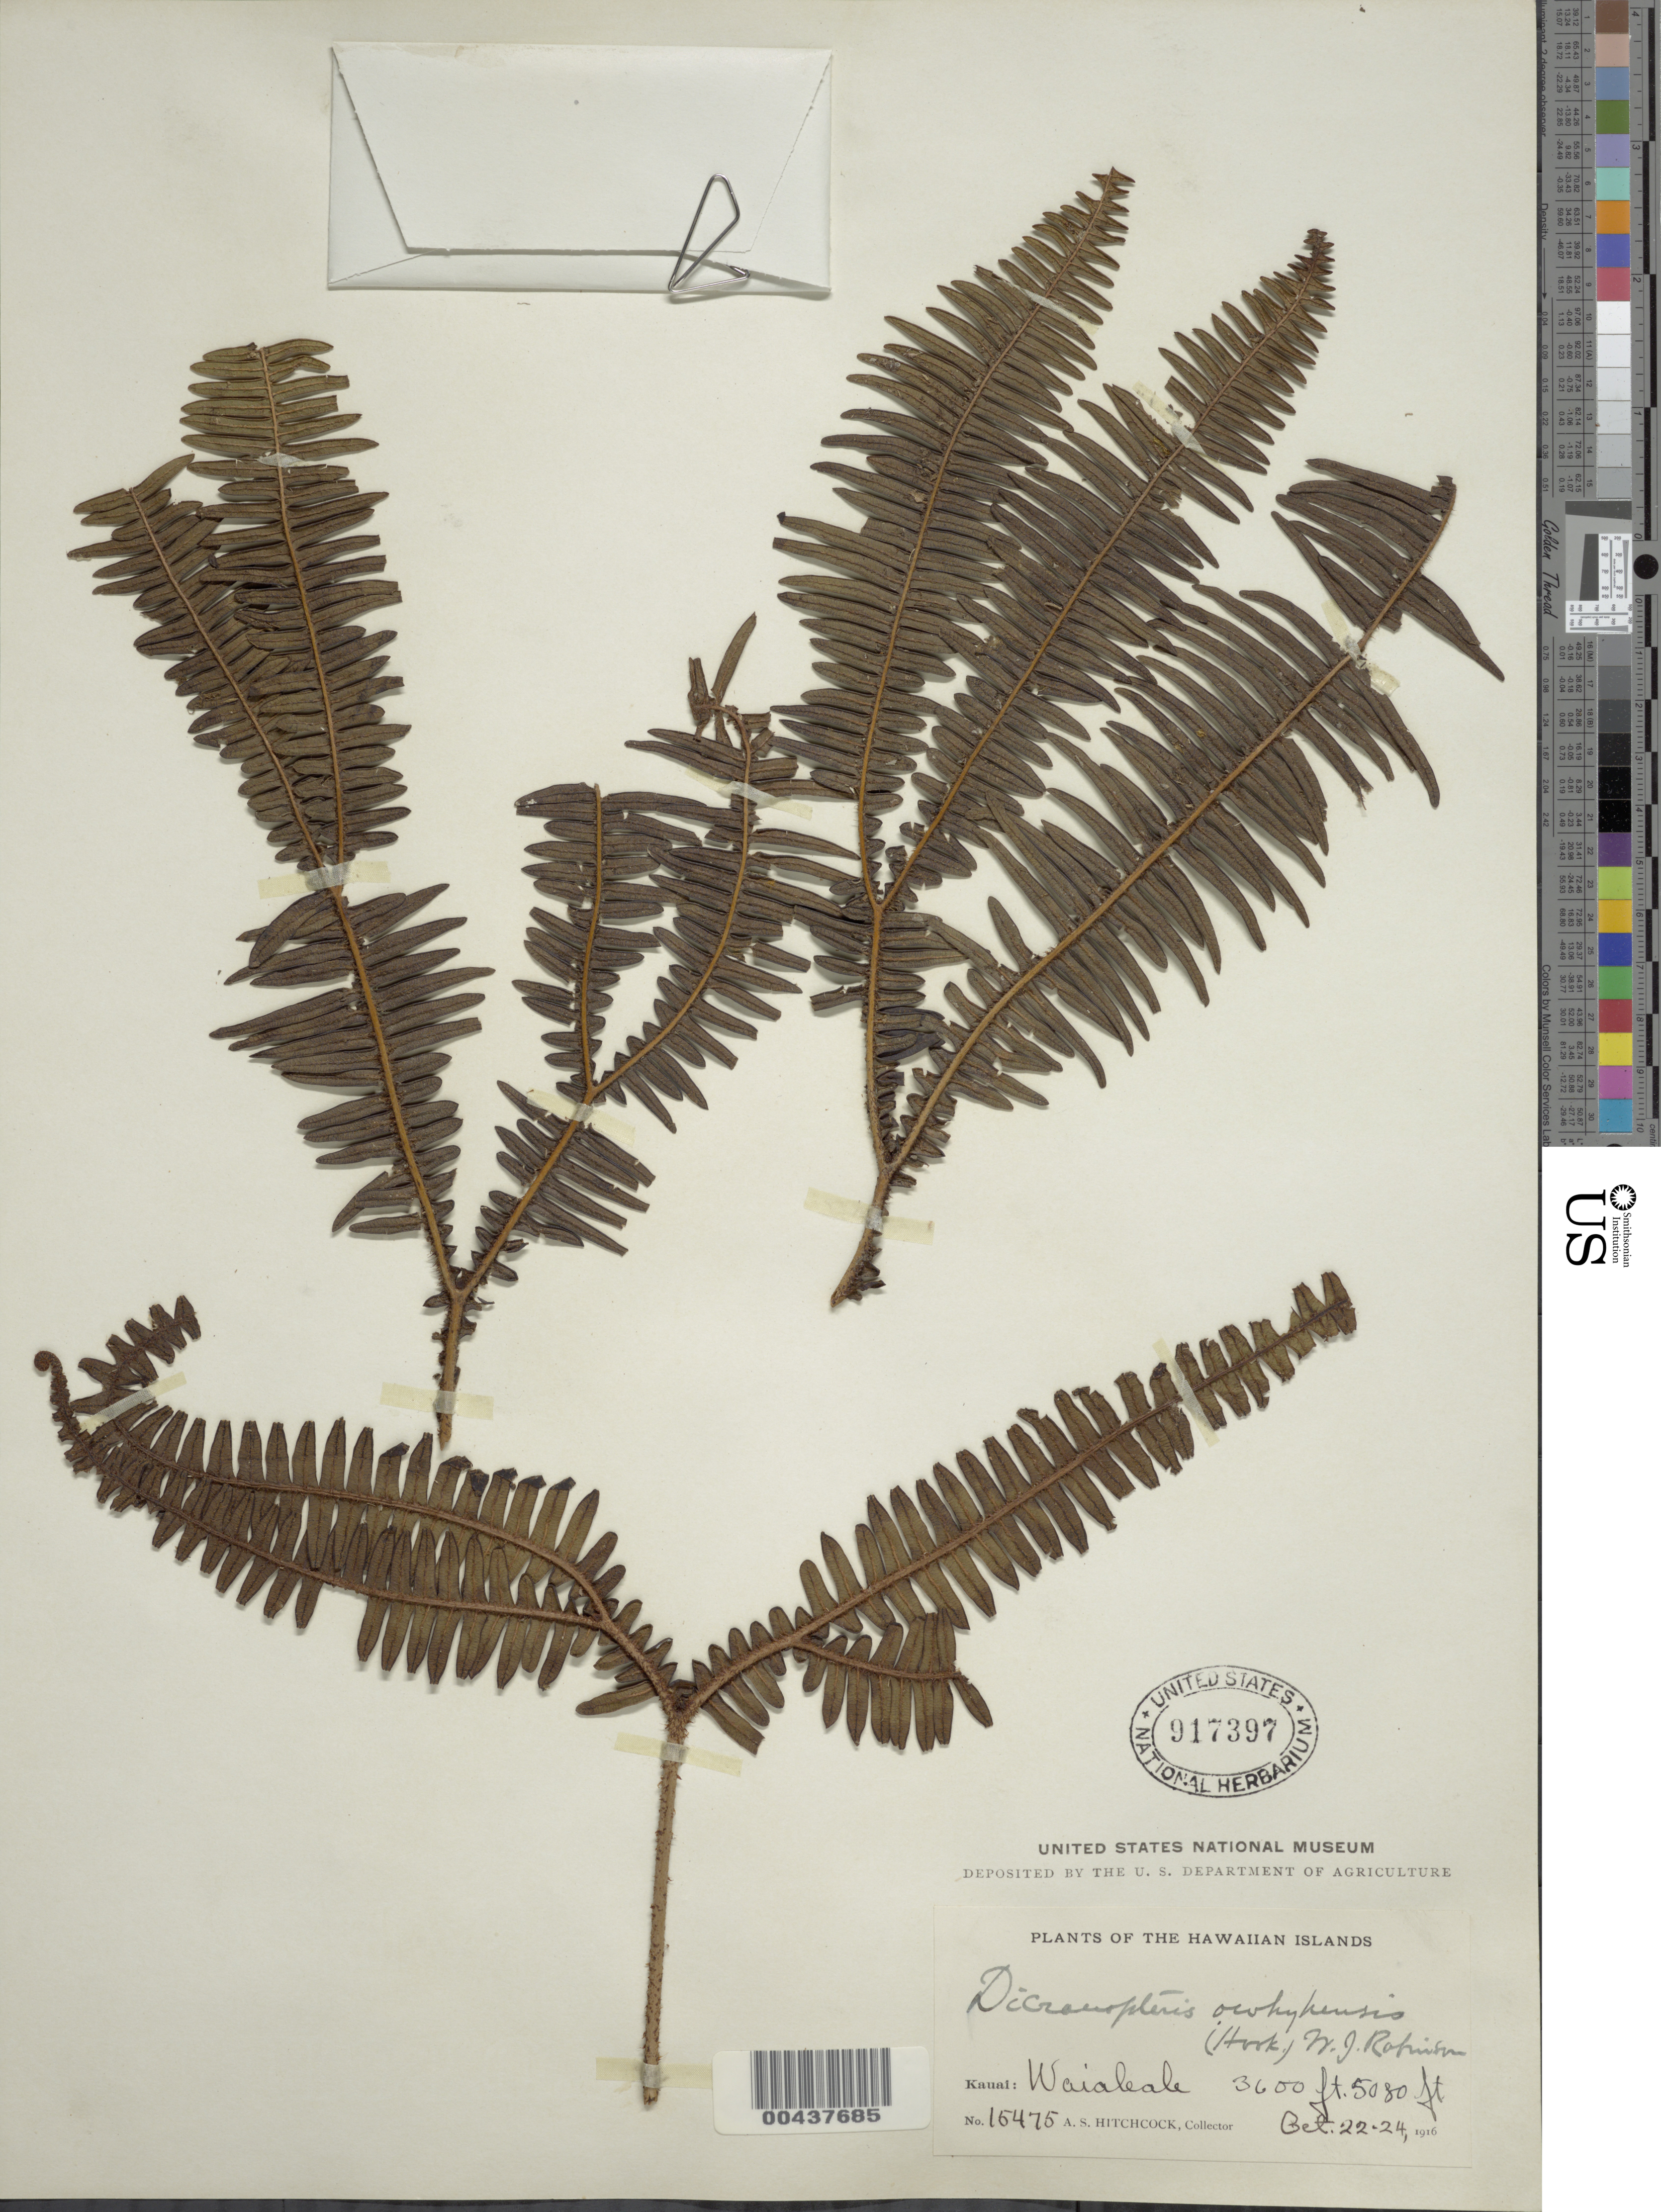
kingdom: Plantae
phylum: Tracheophyta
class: Polypodiopsida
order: Gleicheniales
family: Gleicheniaceae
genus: Sticherus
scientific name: Sticherus owhyhensis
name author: (Hook.) Ching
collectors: A. S. Hitchcock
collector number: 15475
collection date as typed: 22 Oct 1916 to 24 Oct 1916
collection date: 1916-10-22/1916-10-24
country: United States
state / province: Hawaii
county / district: Kauai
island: Kaua'i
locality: Waialeale, Kauai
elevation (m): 1097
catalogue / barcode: US 917397